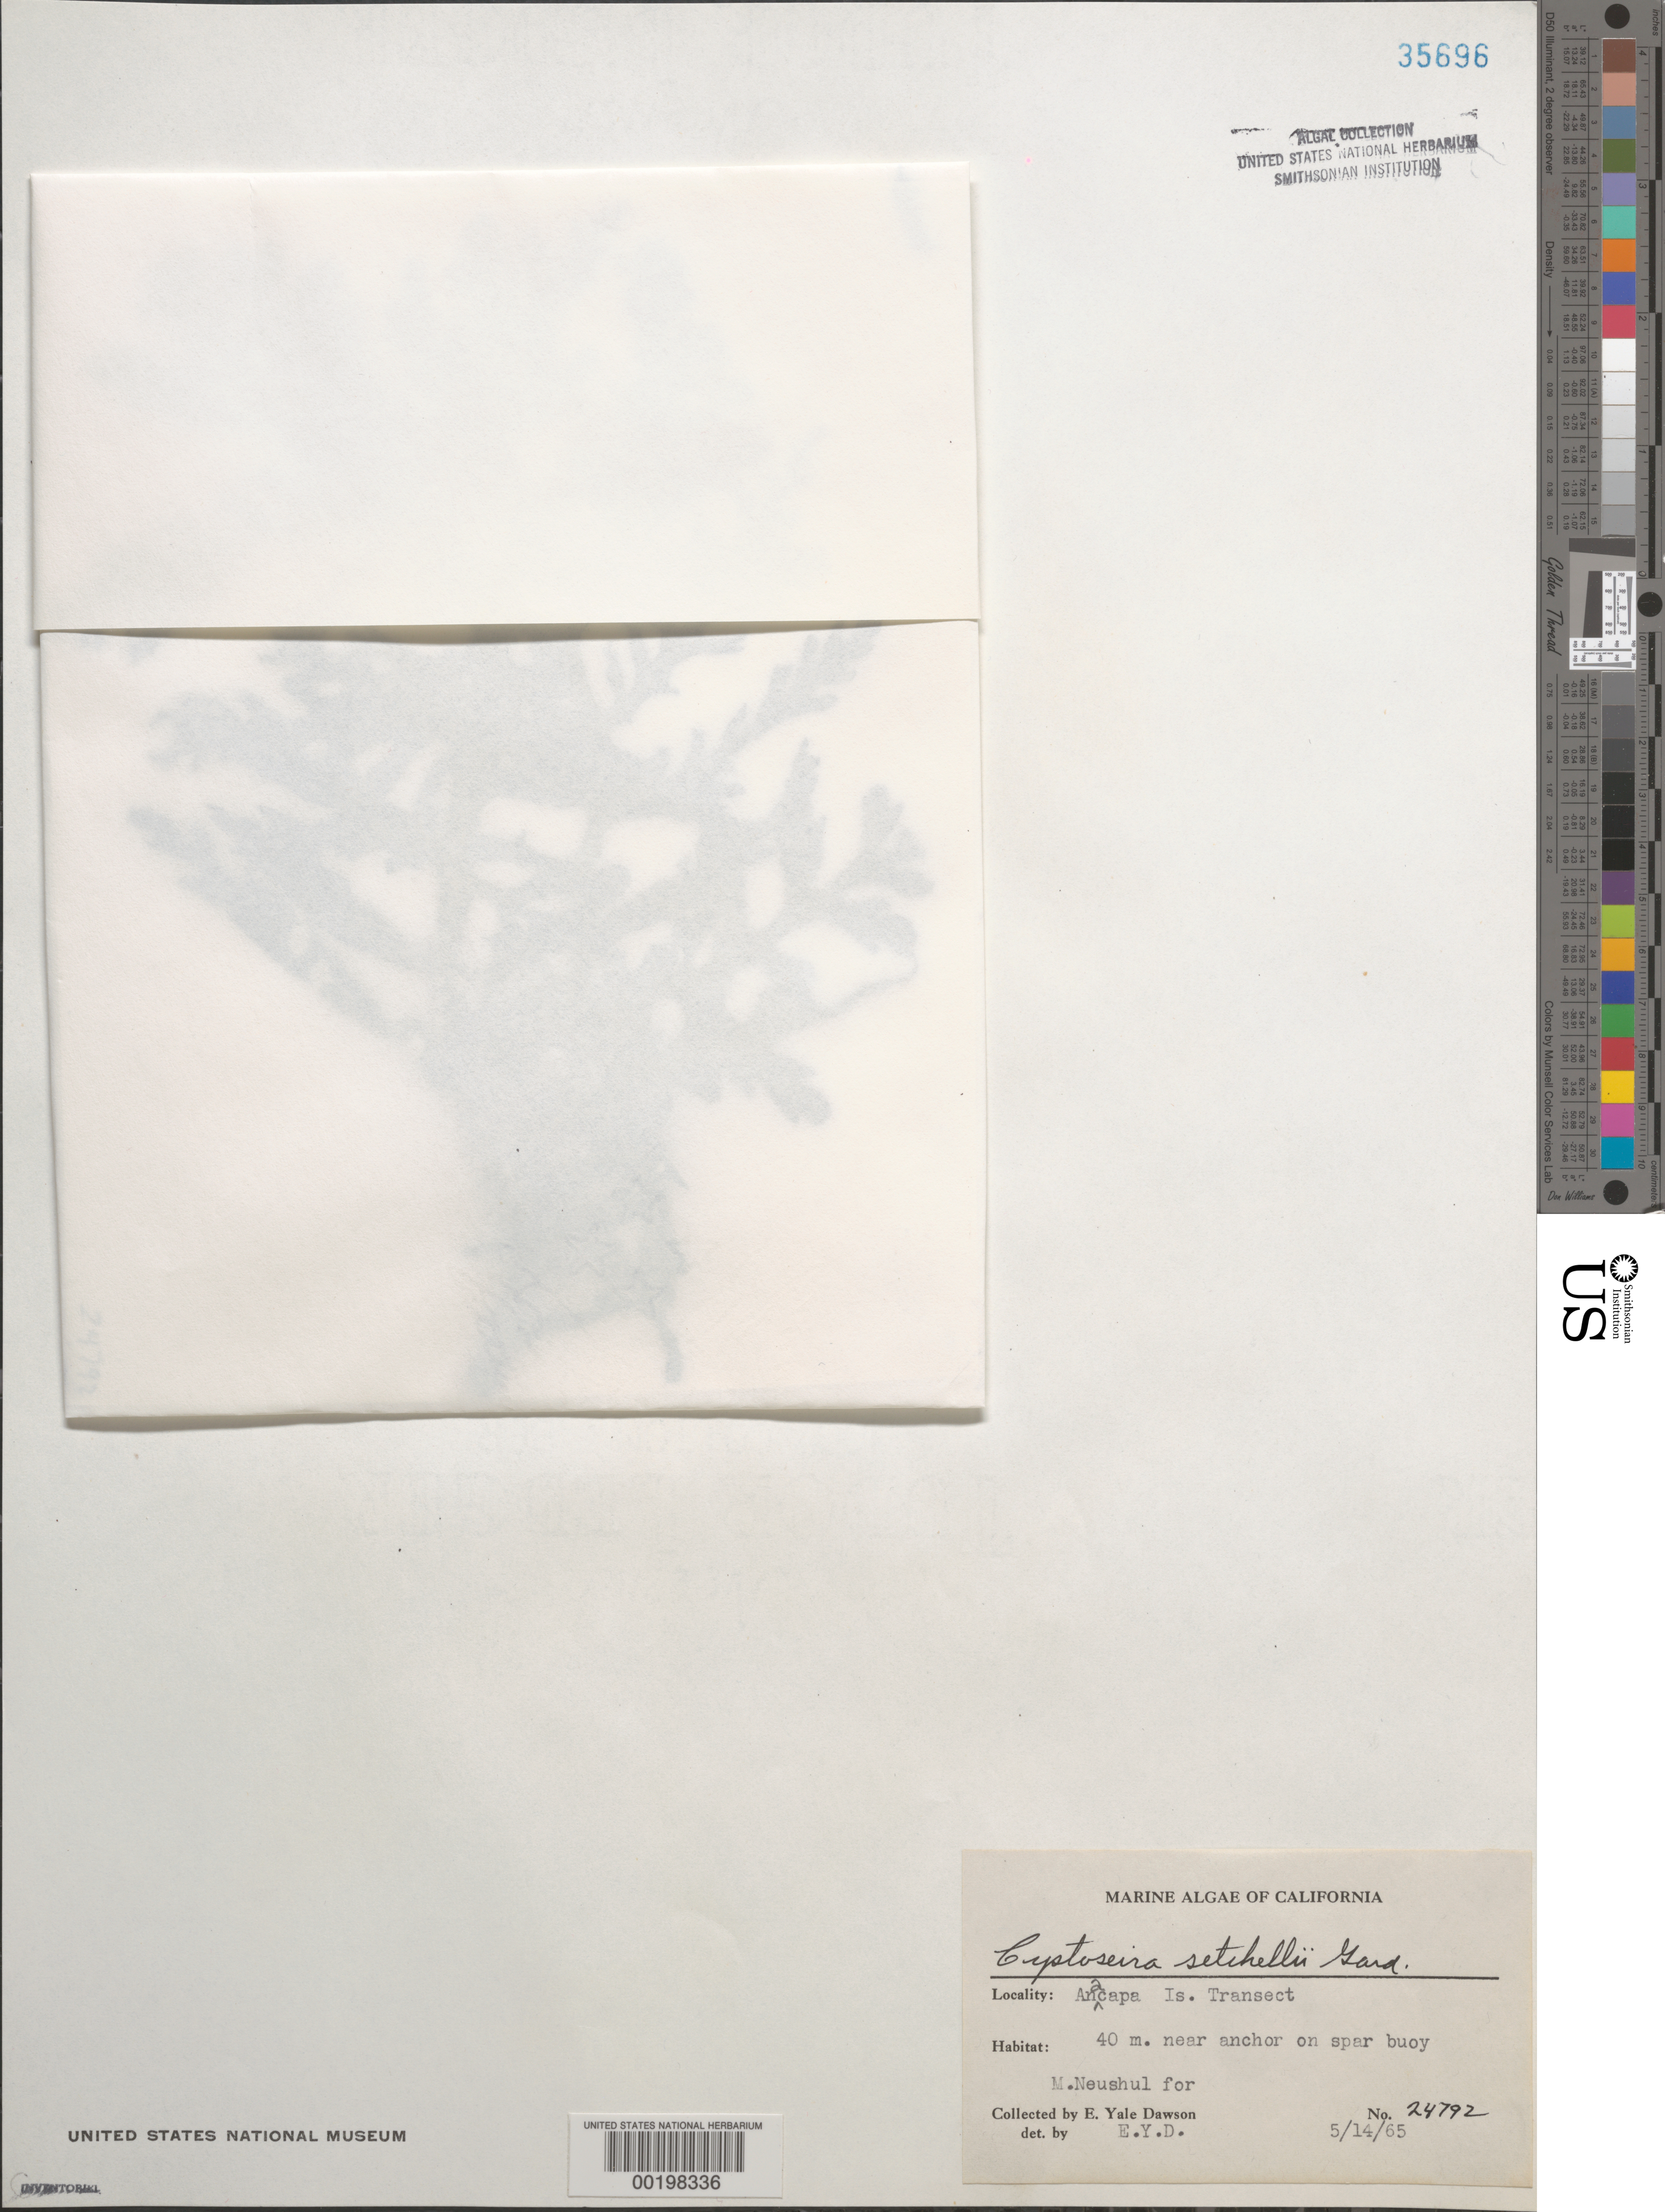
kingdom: Chromista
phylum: Ochrophyta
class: Phaeophyceae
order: Fucales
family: Sargassaceae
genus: Cystoseira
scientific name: Cystoseira setchellii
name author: N.L. Gardner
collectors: M. Neushul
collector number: EYD 24792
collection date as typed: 14 May 1965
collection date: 1965-05-14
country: United States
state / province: California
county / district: Ventura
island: Anacapa Island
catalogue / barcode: US 35696